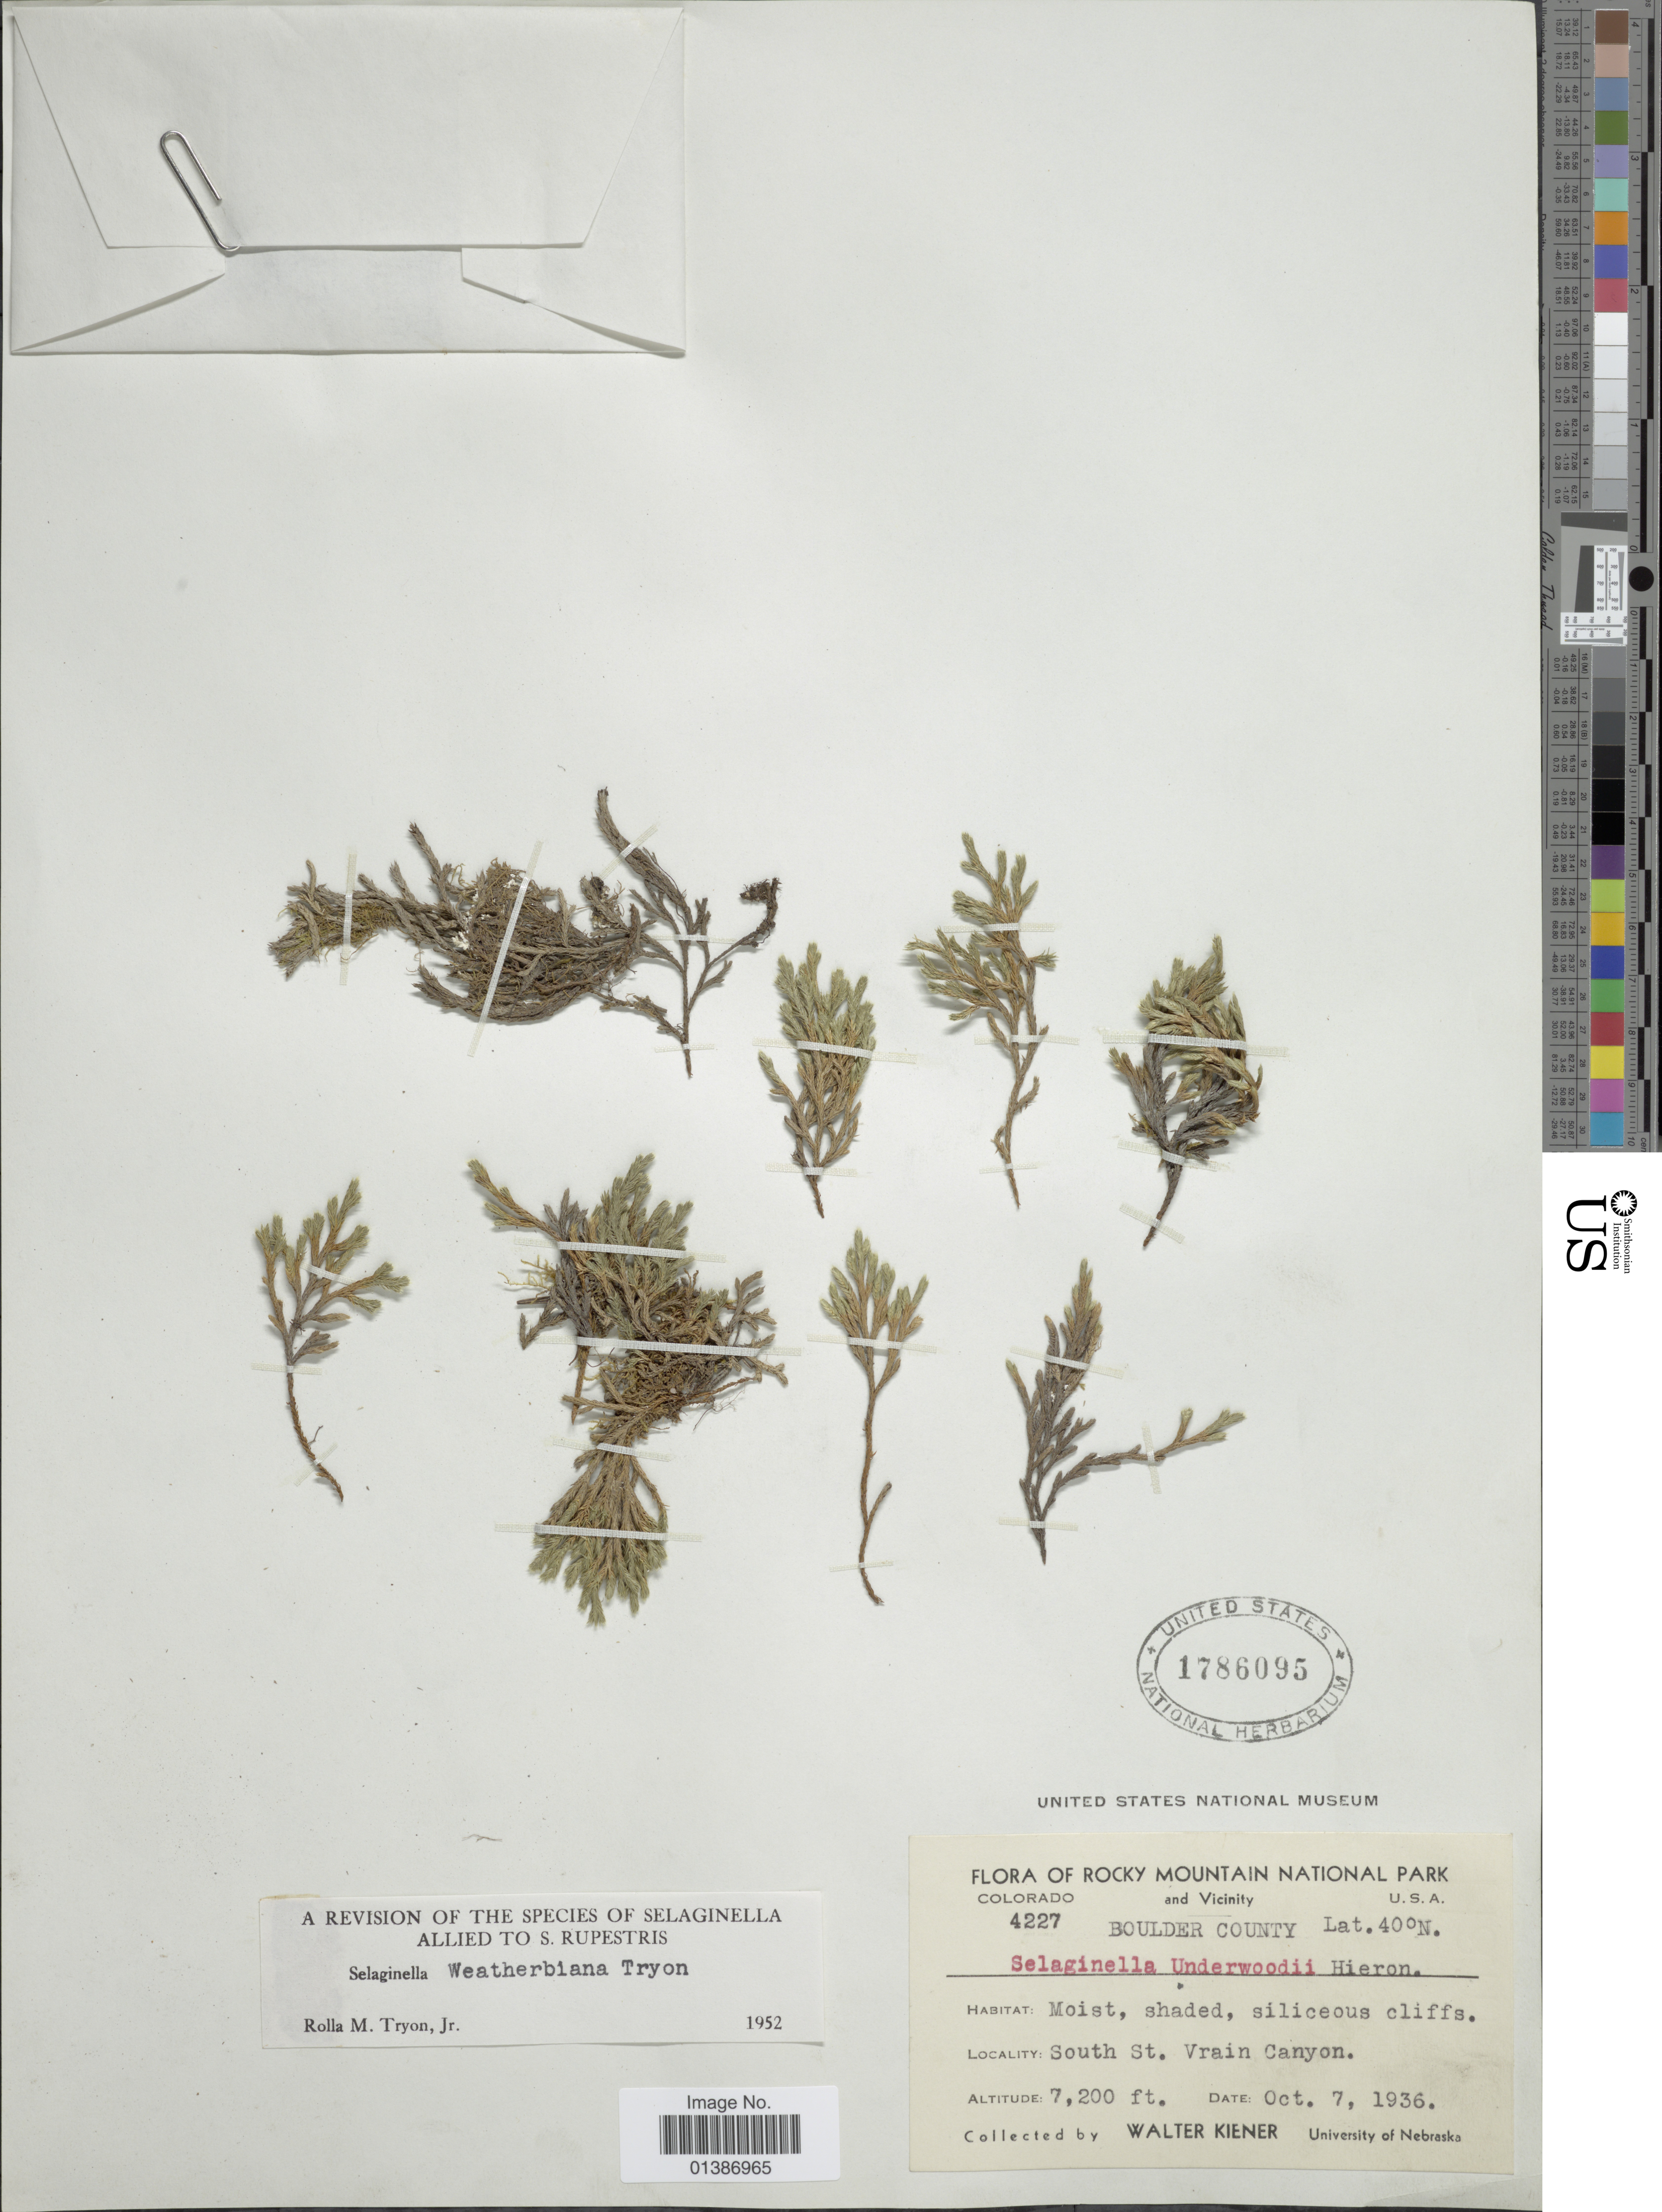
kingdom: Plantae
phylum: Tracheophyta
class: Lycopodiopsida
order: Selaginellales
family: Selaginellaceae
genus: Selaginella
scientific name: Selaginella weatherbiana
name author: R.M. Tryon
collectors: W. Kiener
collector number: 4227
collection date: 1936-10-07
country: United States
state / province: Colorado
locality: Colorado and Vicinity, Boulder County, South St. Vrain Canyon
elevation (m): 2195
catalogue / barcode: US 1786095